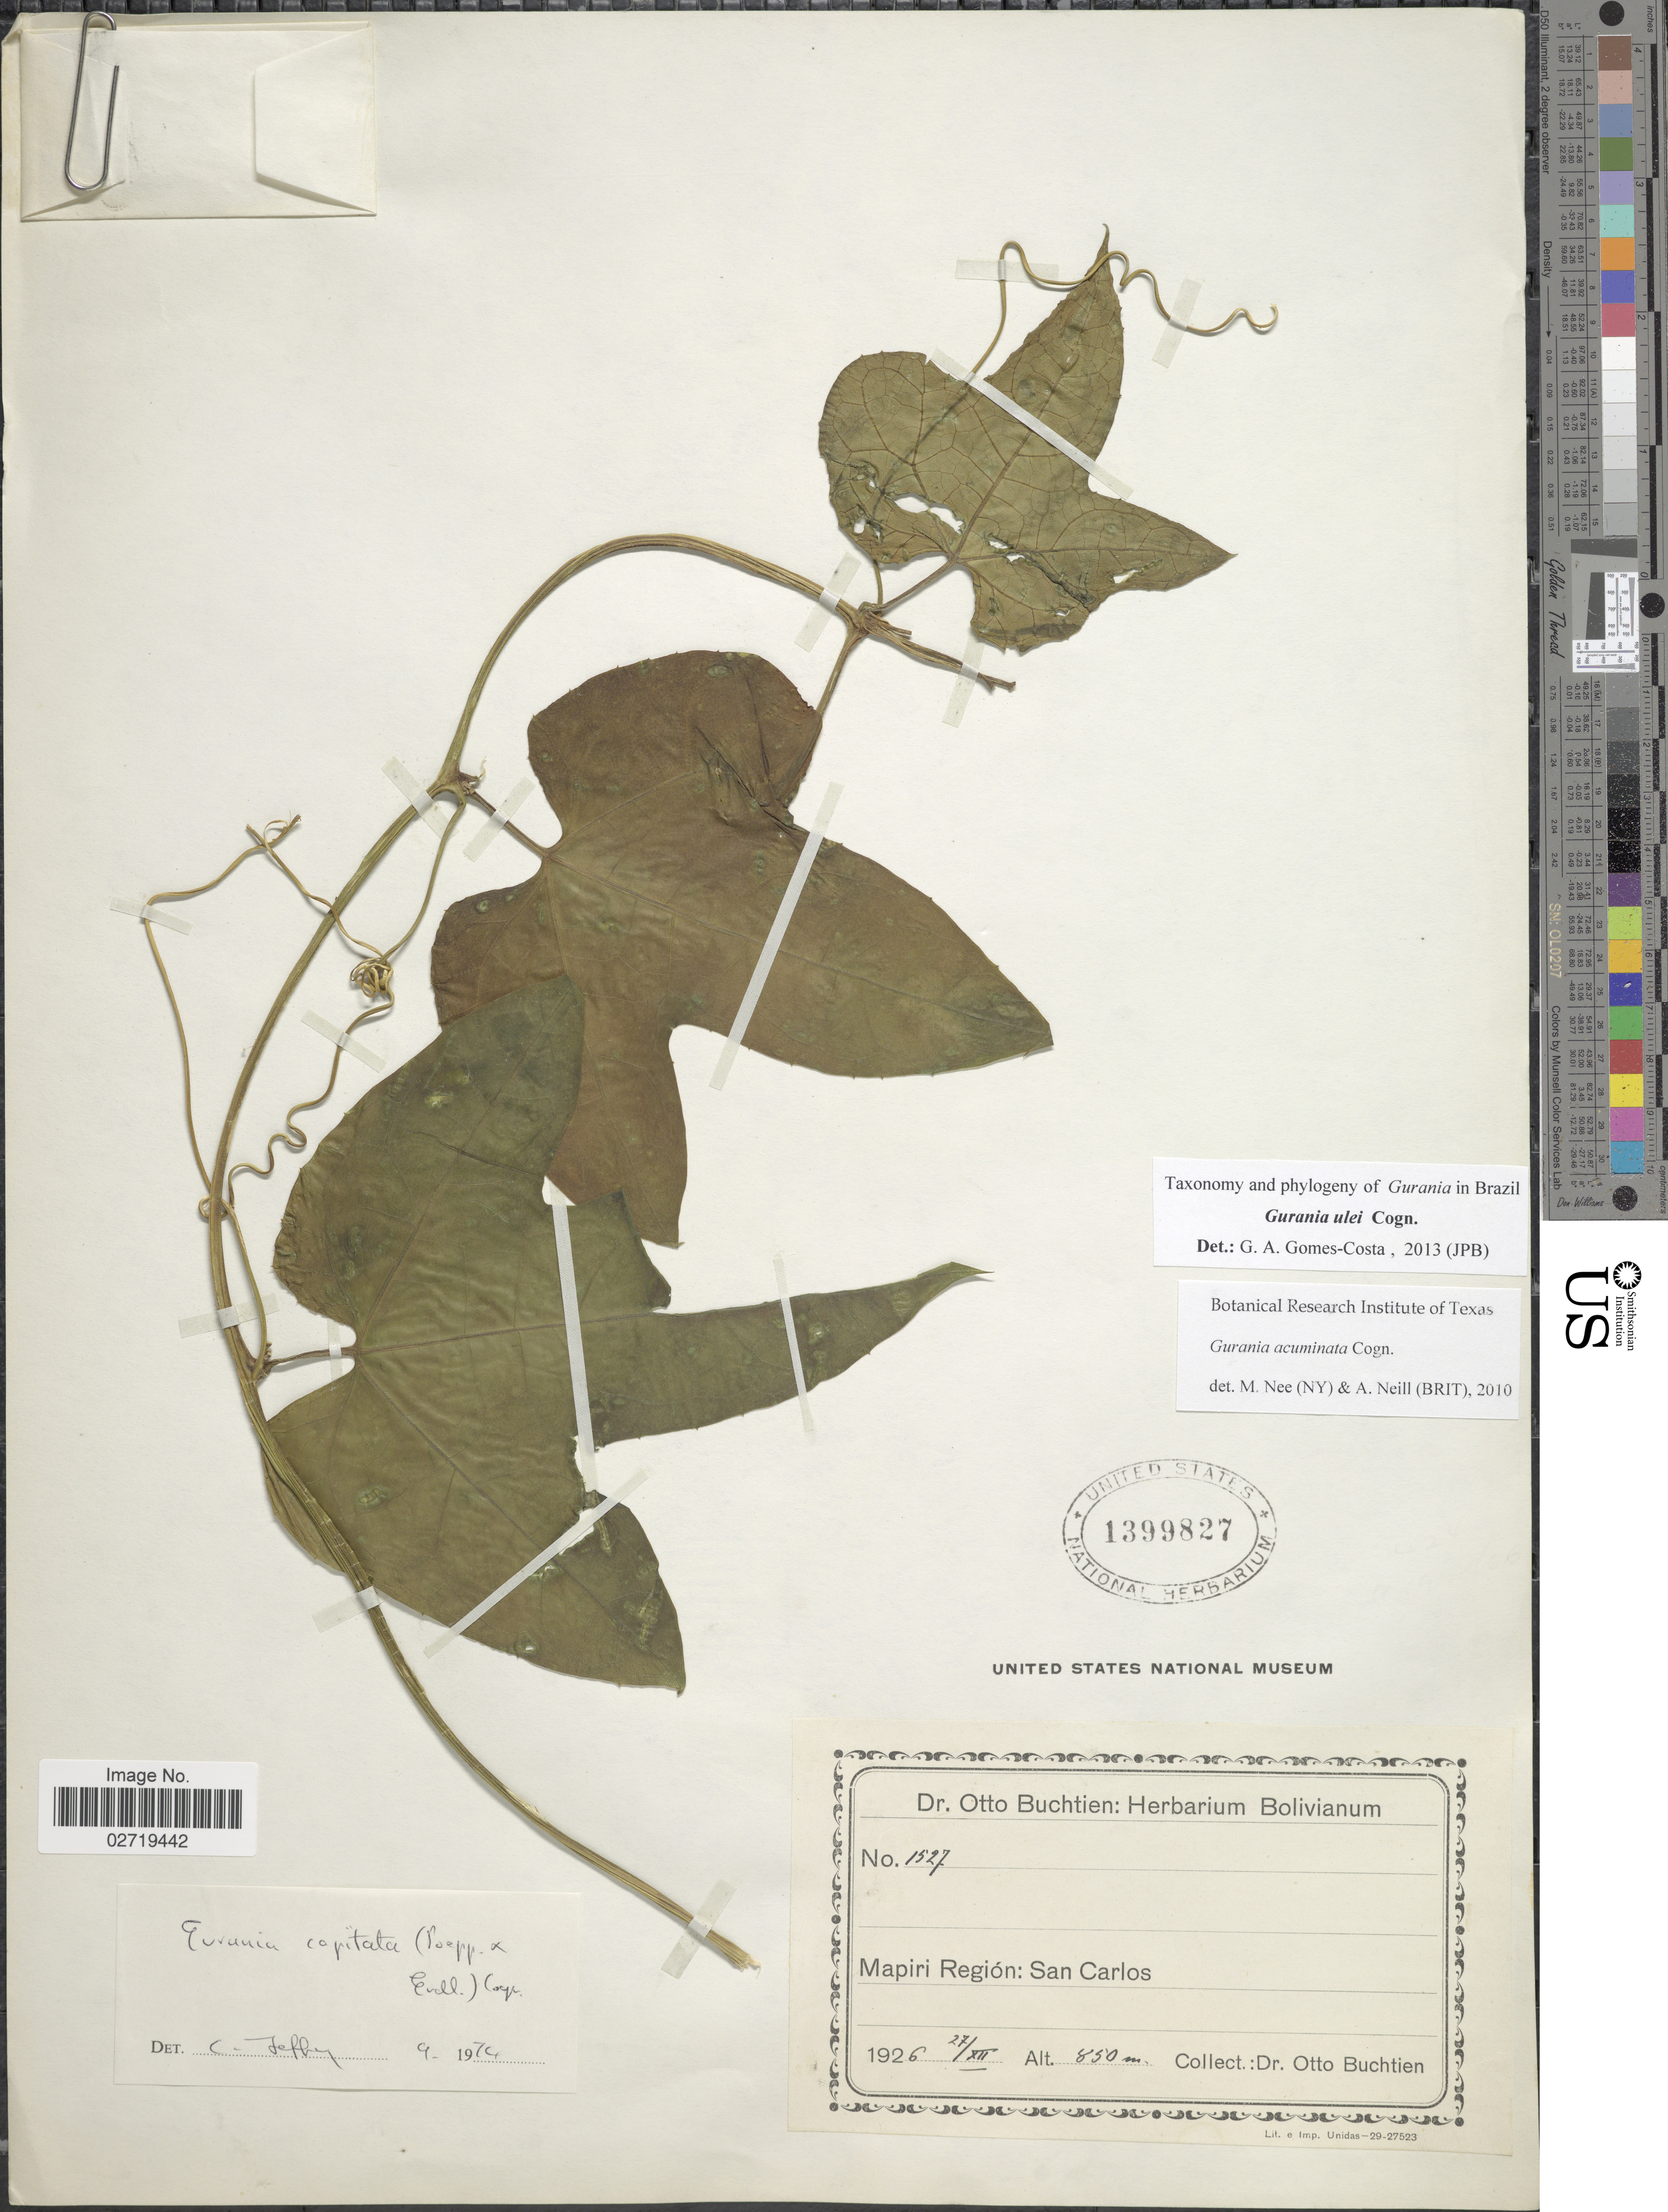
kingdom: Plantae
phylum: Tracheophyta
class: Magnoliopsida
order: Cucurbitales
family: Cucurbitaceae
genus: Gurania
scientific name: Gurania ulei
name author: Cogn. in Engl.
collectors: O. Buchtien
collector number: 1527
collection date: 1926-12-27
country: Bolivia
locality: Mapiri Región: San Carlos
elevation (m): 850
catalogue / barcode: US 1399827